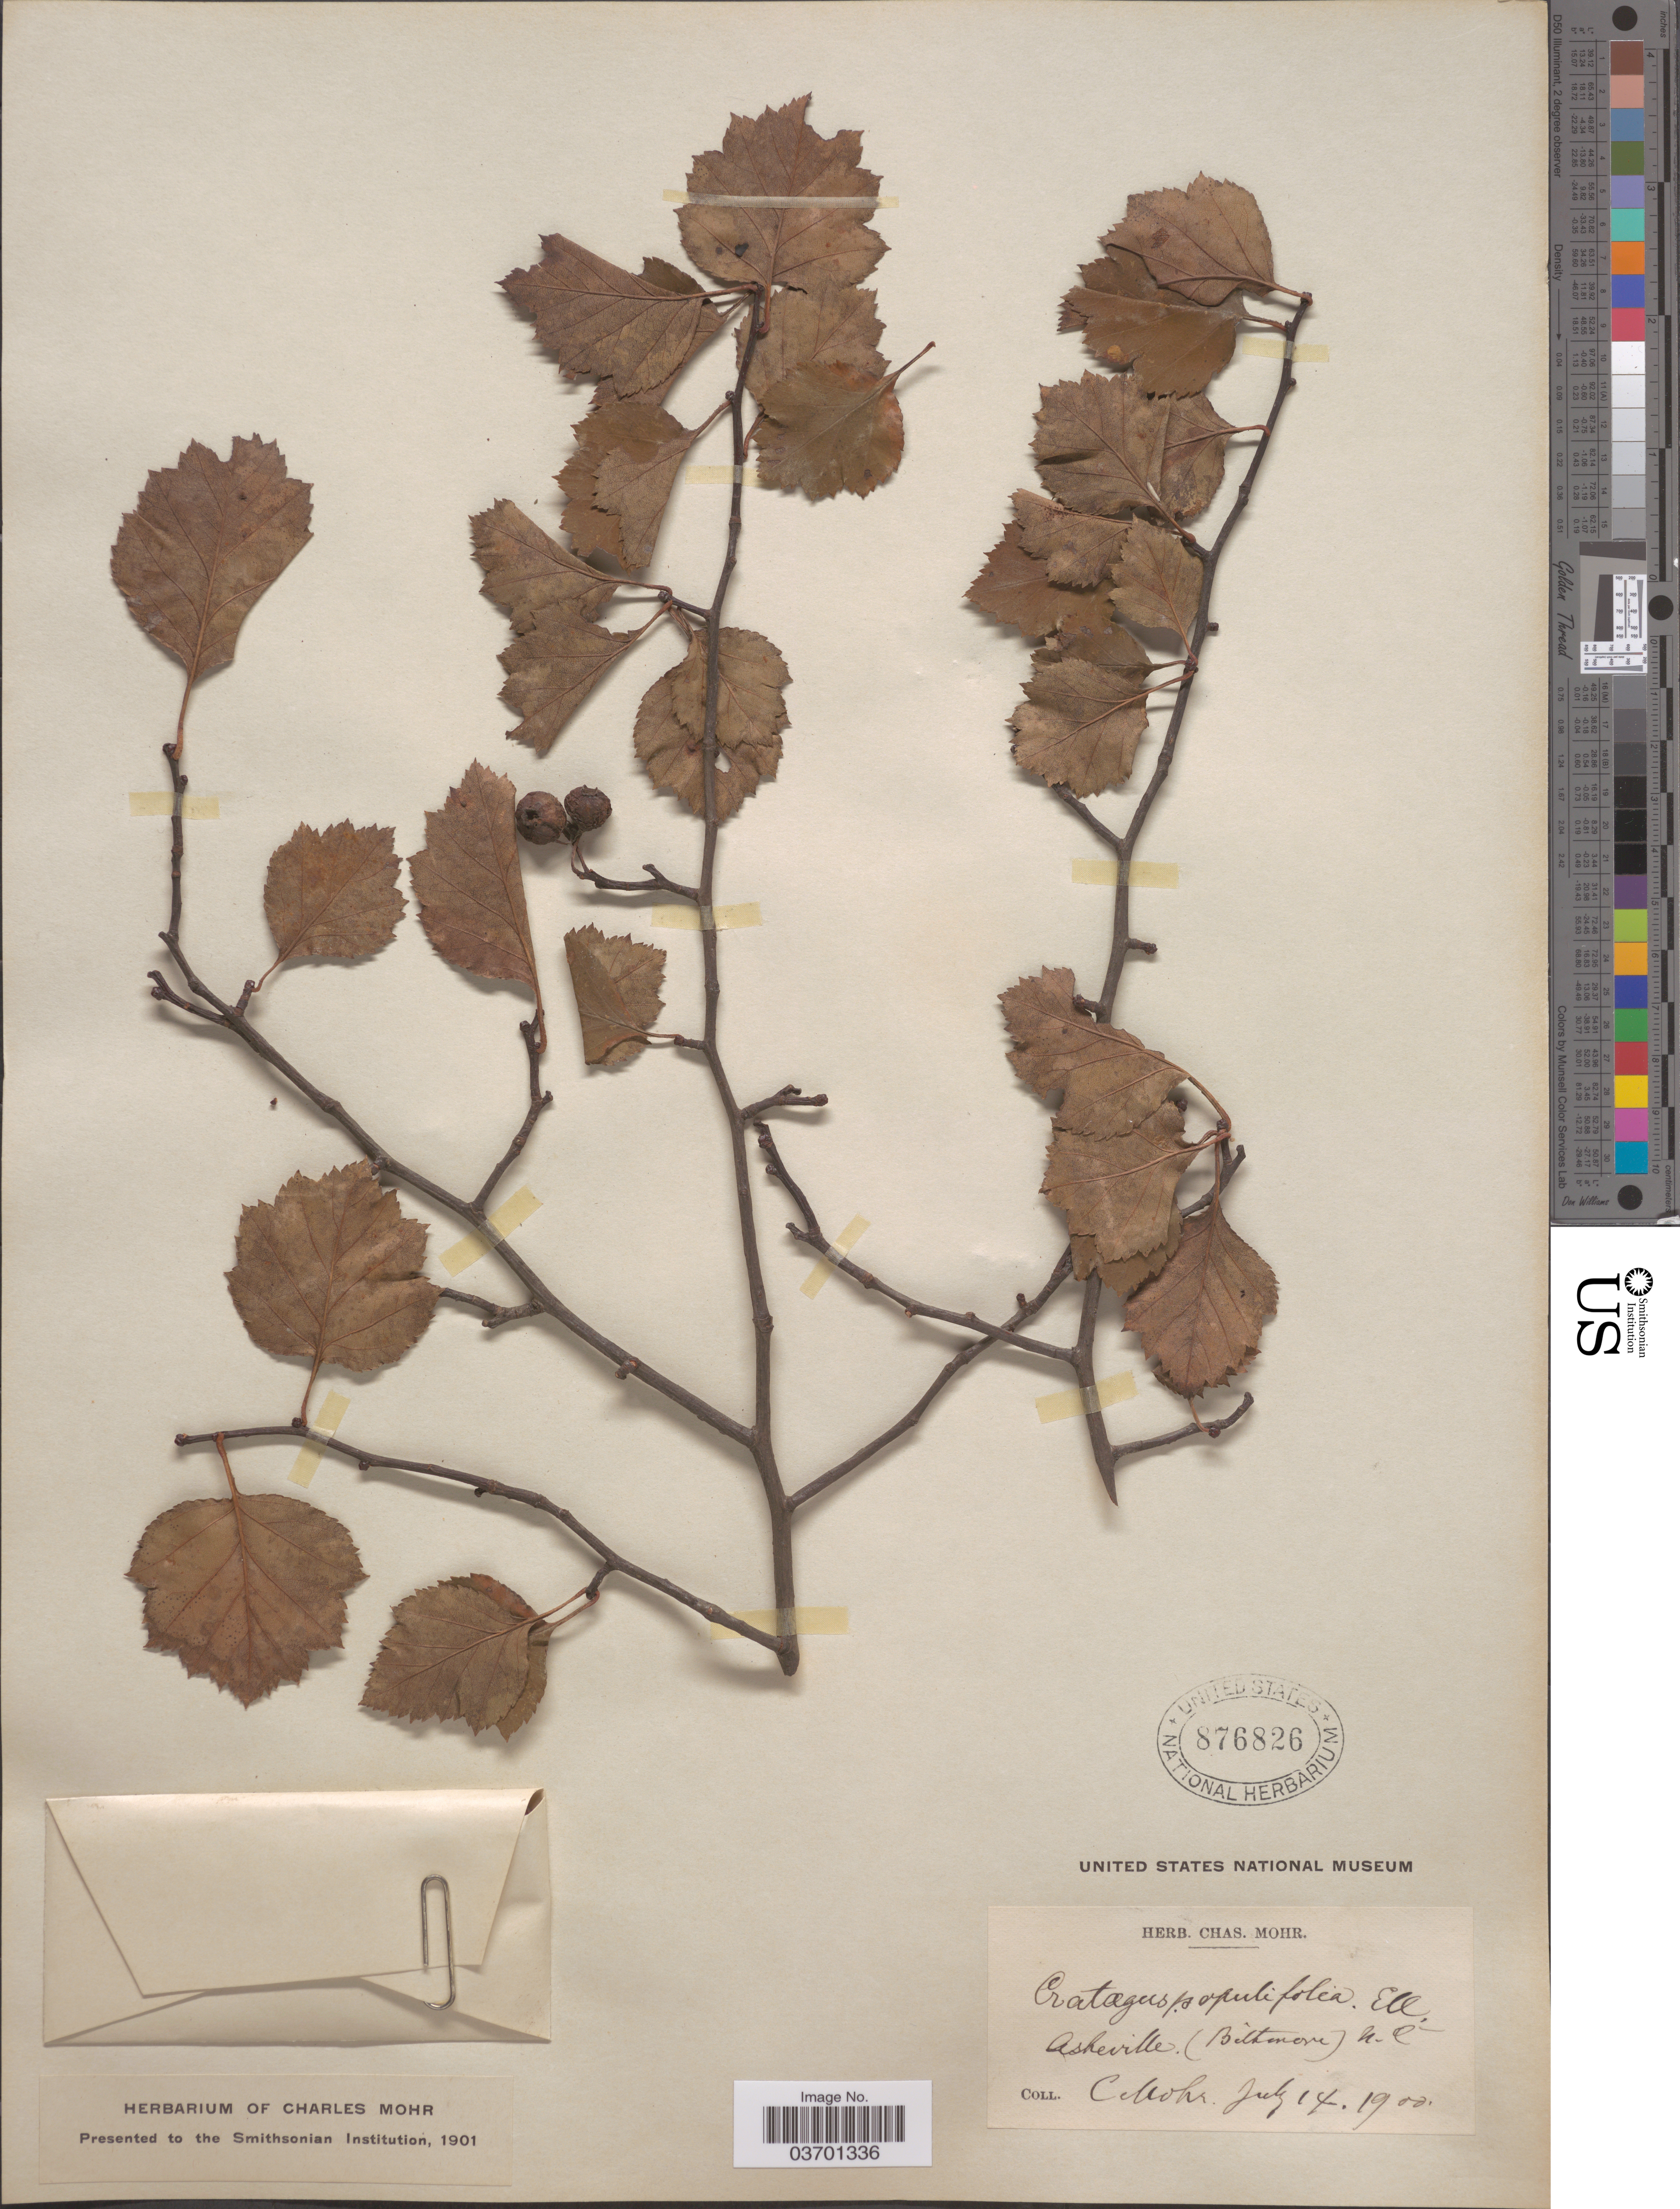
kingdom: Plantae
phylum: Tracheophyta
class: Magnoliopsida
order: Rosales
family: Rosaceae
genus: Crataegus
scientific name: Crataegus populifolia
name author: Walter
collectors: C. T. Mohr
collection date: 1900-07-14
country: United States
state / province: North Carolina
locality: Asheville (Biltmore).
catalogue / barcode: US 876826